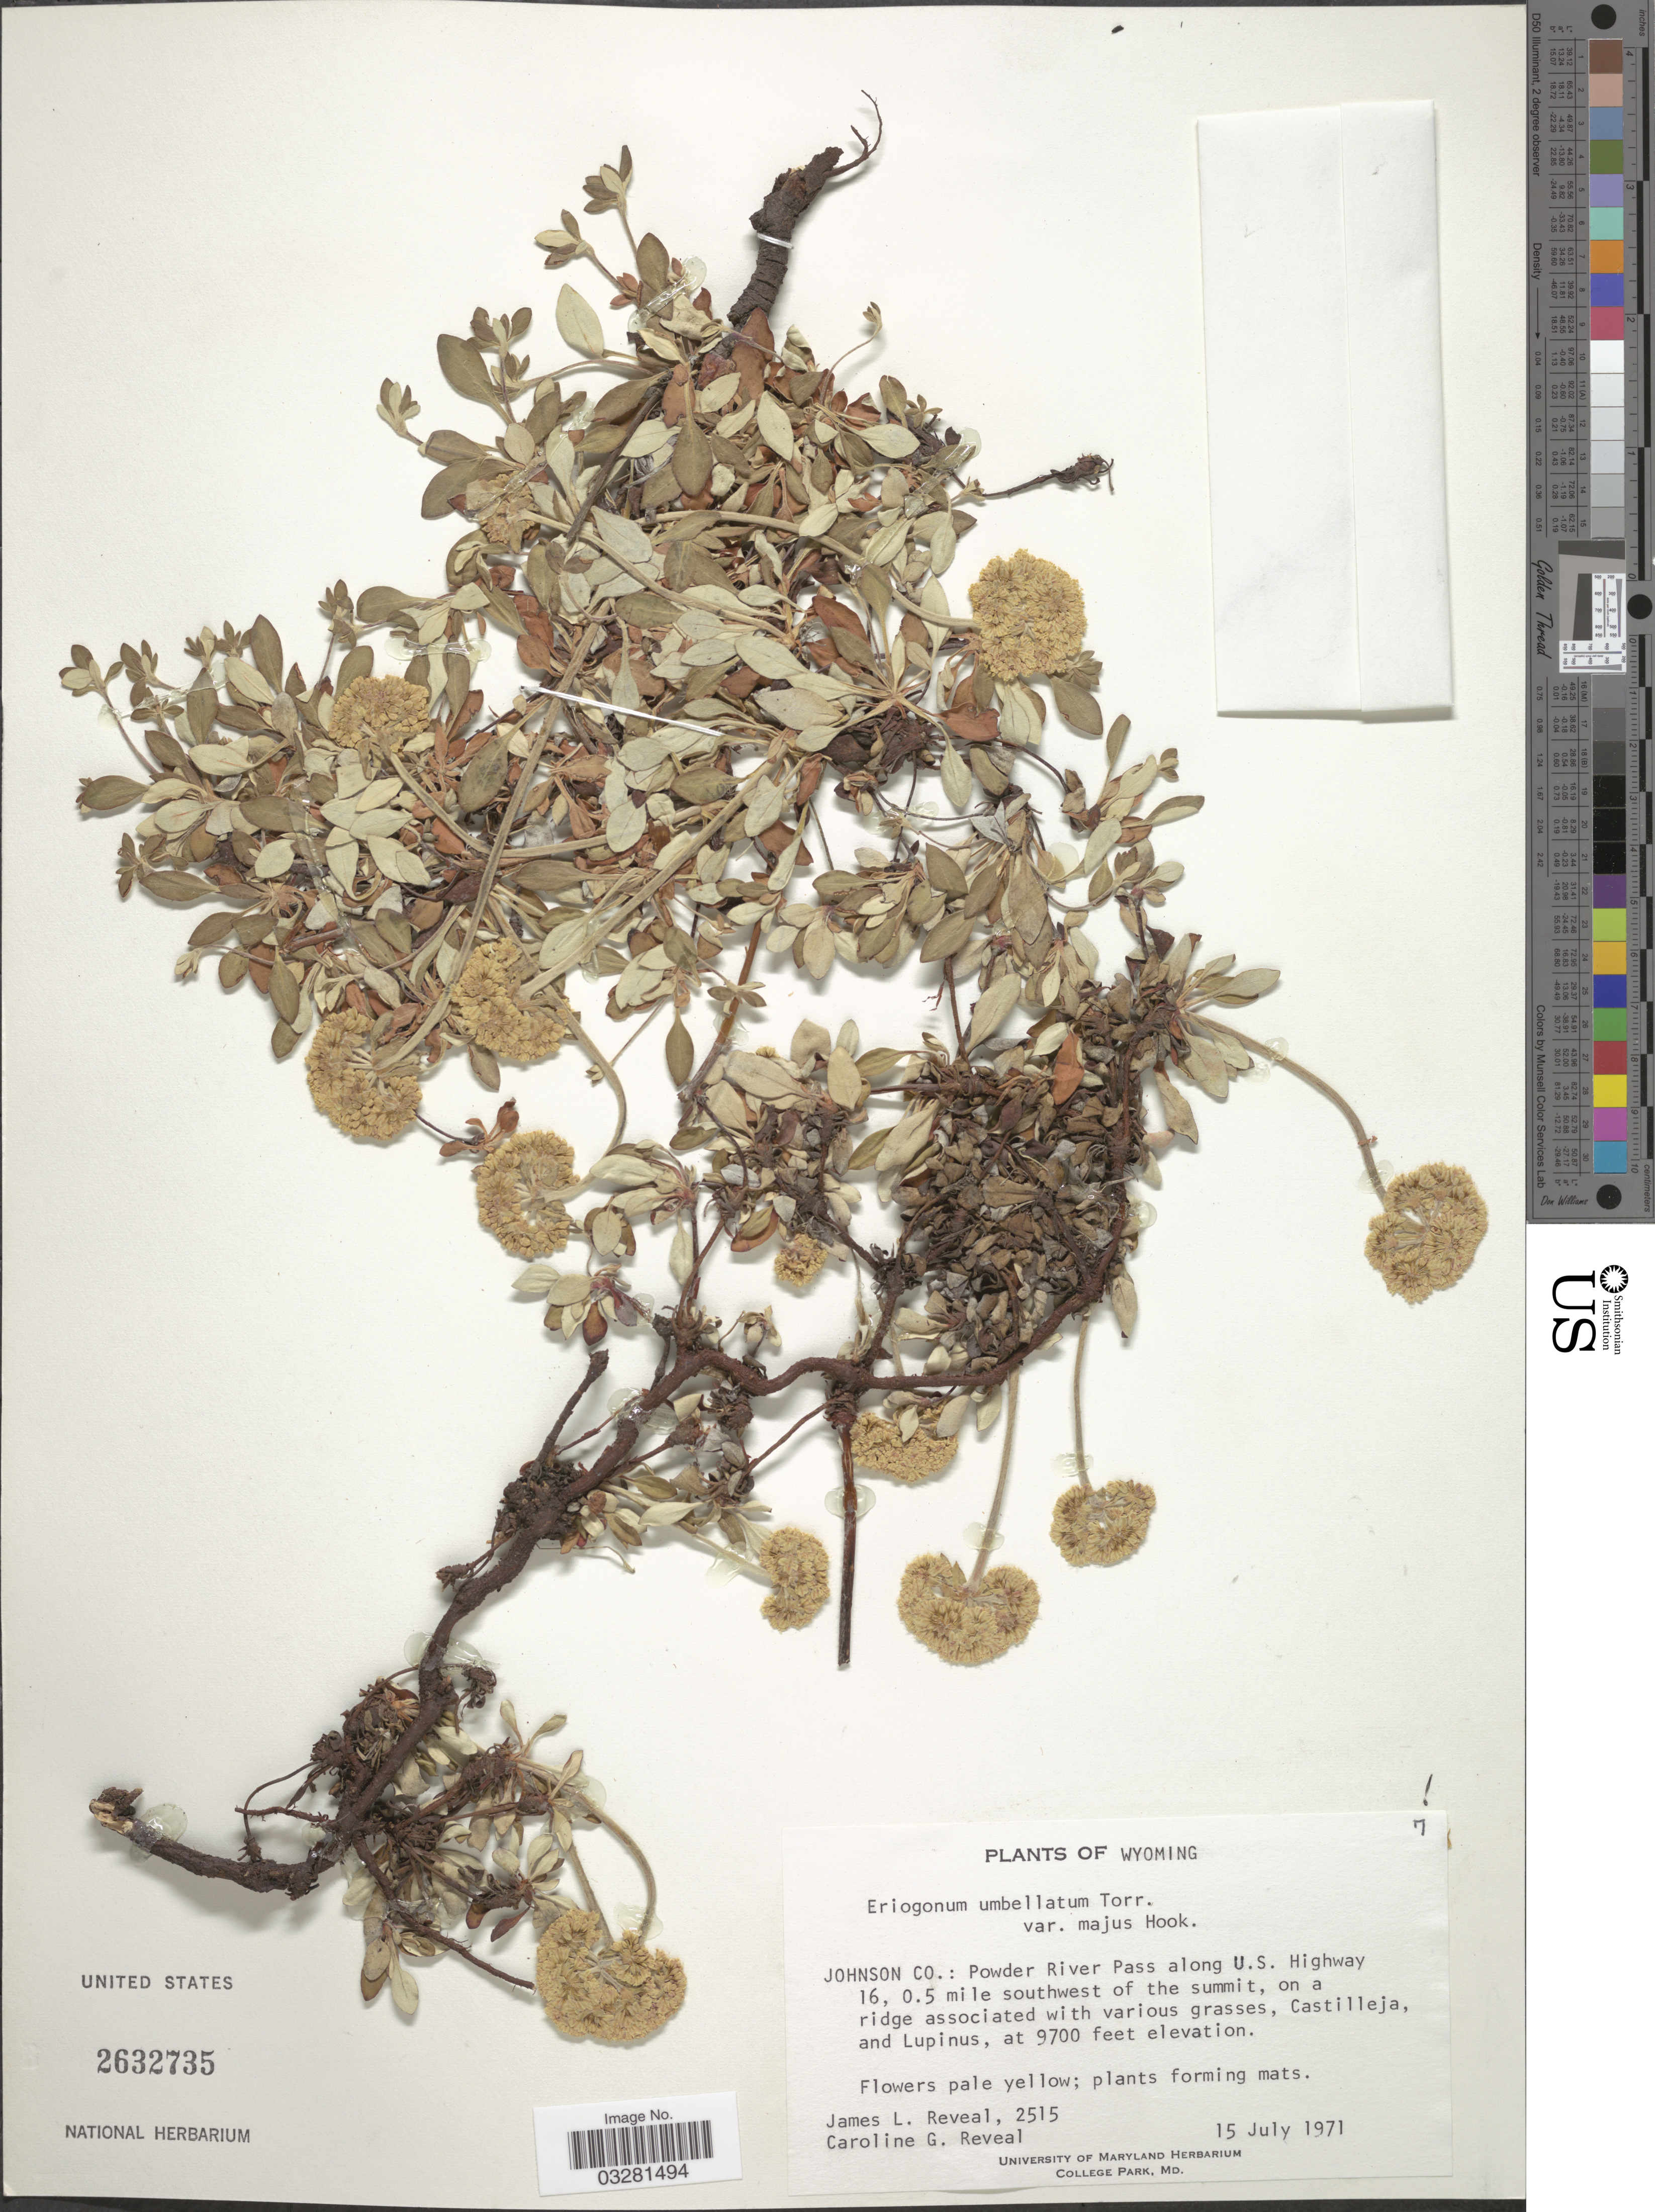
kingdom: Plantae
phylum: Tracheophyta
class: Magnoliopsida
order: Caryophyllales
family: Polygonaceae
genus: Eriogonum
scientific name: Eriogonum umbellatum var. umbellatum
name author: Torr.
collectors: J. L. Reveal & C. G. Reveal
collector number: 2515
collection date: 1971-07-15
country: United States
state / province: Wyoming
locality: Johnson Co.: Powder River Pass along U. S. Highway 16, 0.5 mile southwest of the summit.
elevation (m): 2957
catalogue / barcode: US 2632735